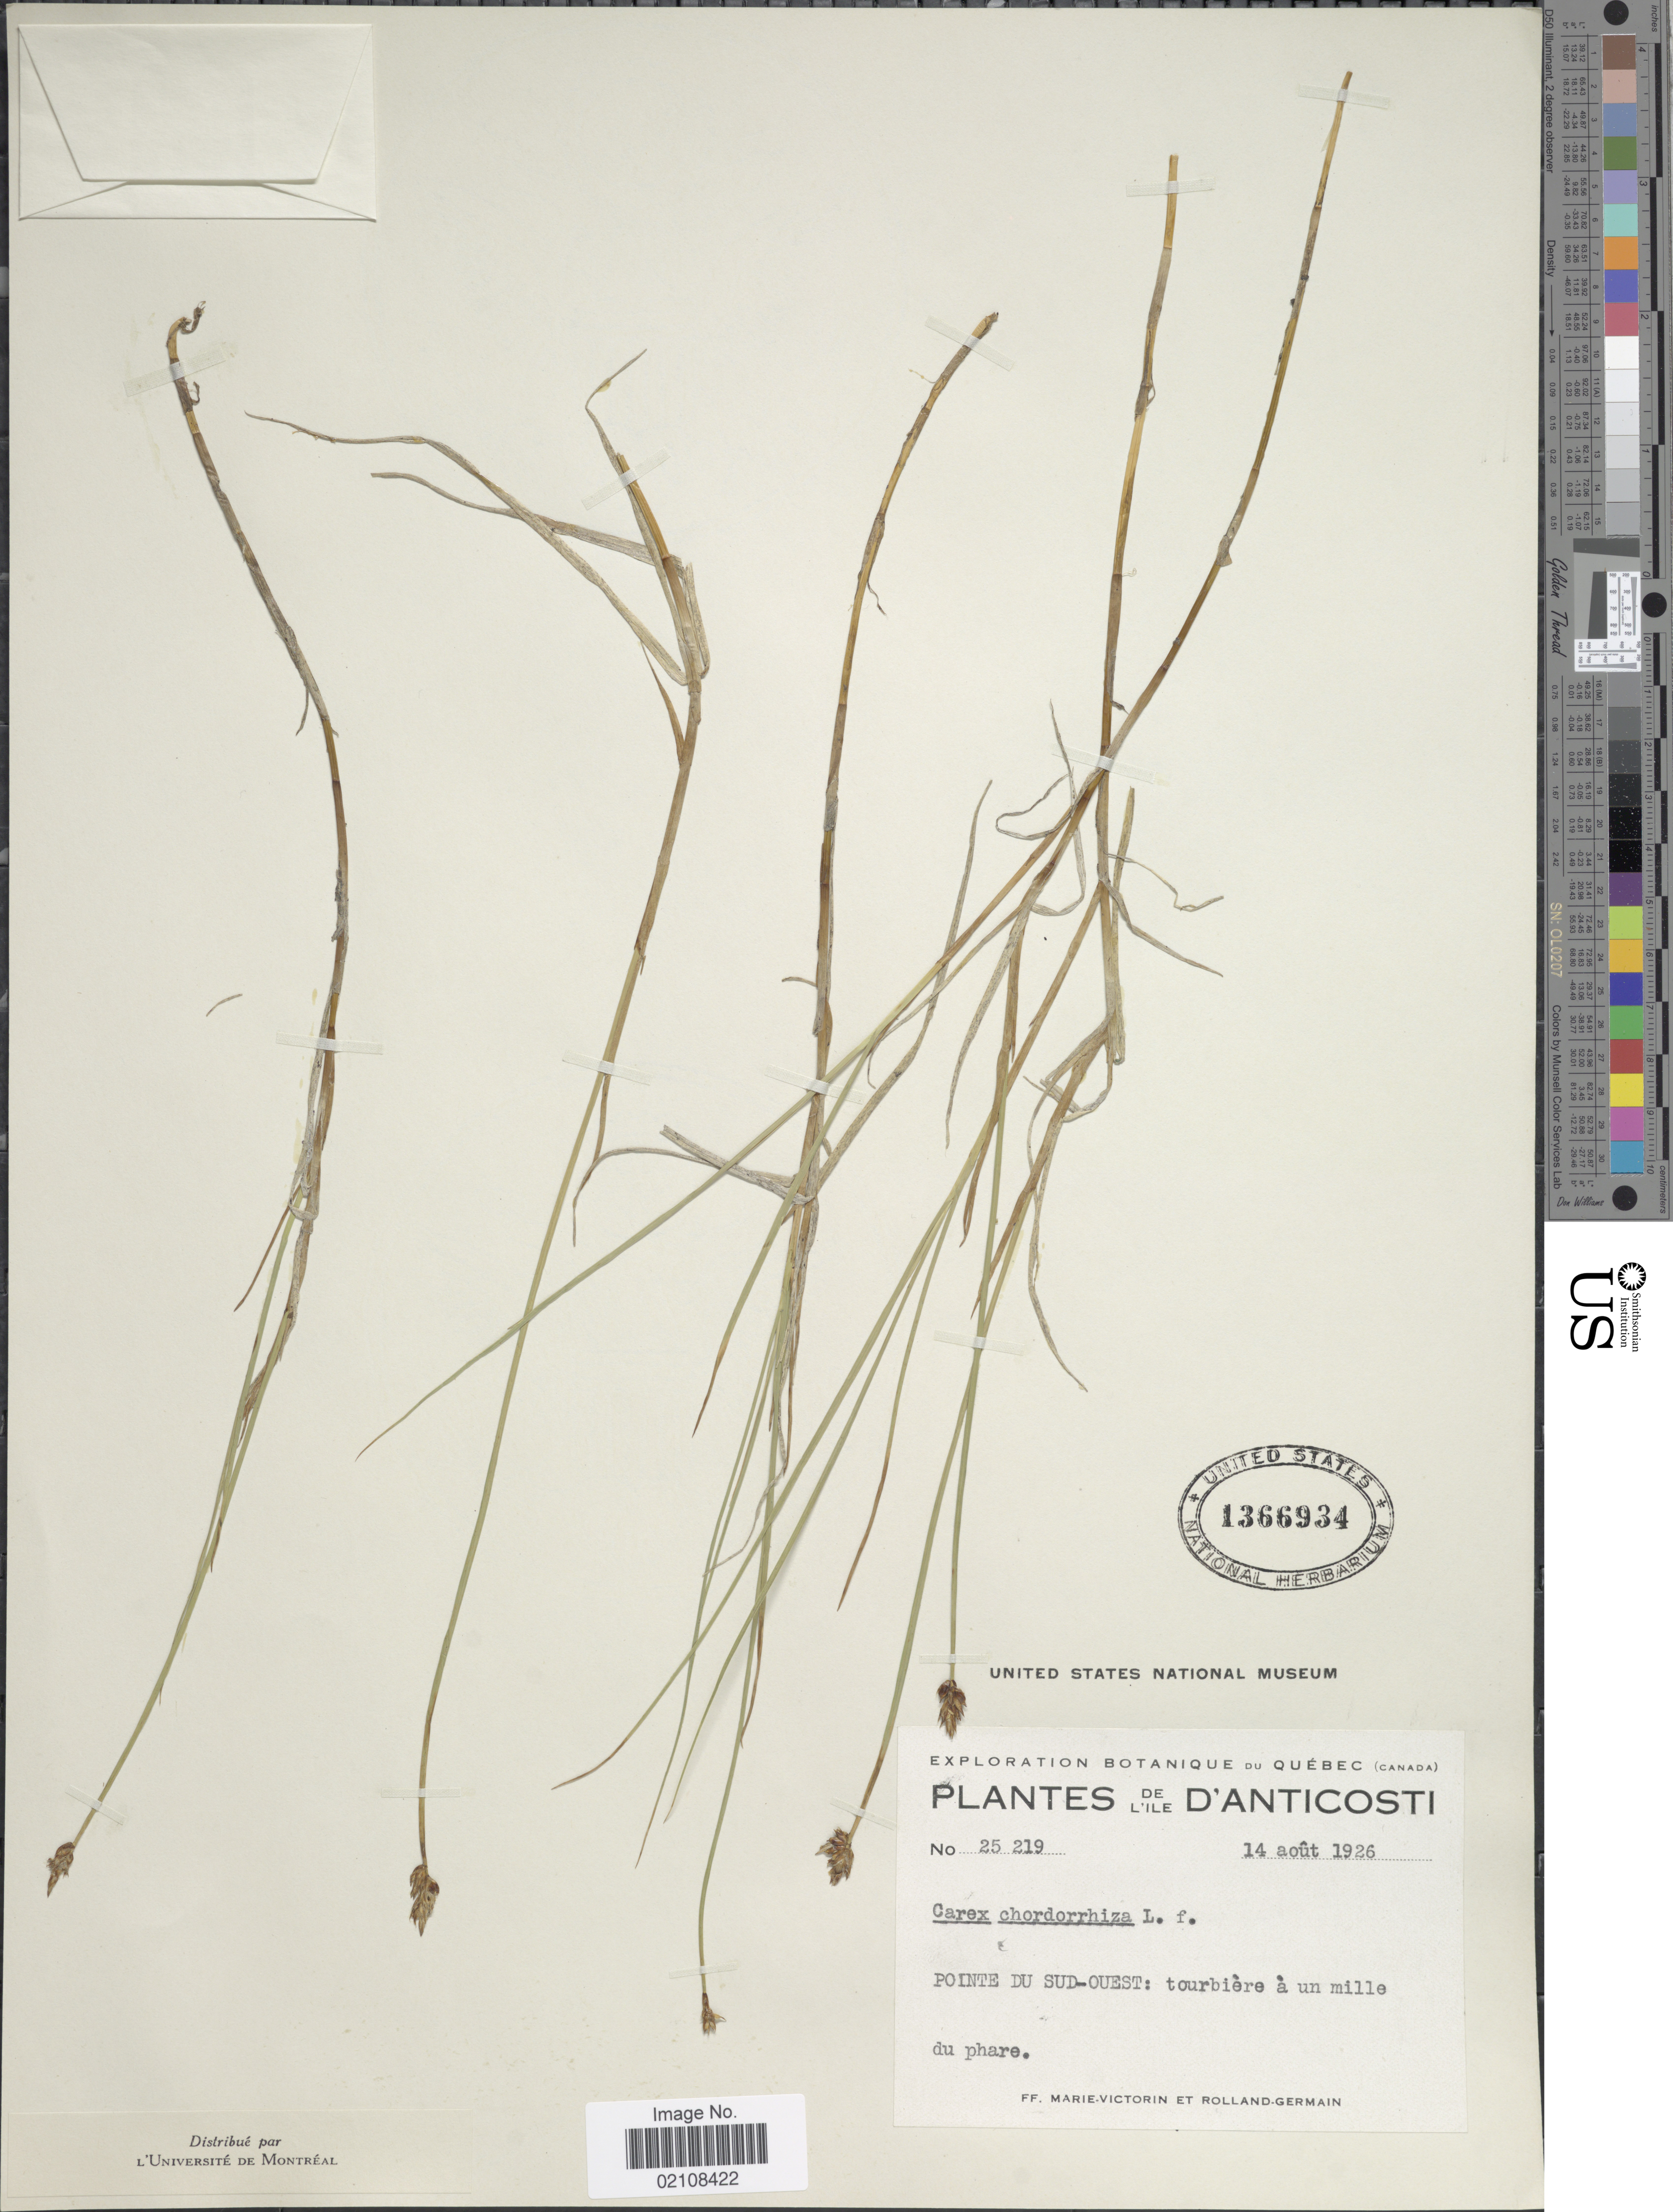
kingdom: Plantae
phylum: Tracheophyta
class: Liliopsida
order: Poales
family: Cyperaceae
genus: Carex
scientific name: Carex chordorrhiza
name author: L. f.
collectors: F. Marie-Victorin & Rolland-Germain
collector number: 25219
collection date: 1926-08-14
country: Canada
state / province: Quebec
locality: L'Ile D'Anticosti. Pointe du Sud-Ouest: tourbiere a un mille du phare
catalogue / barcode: US 1366934